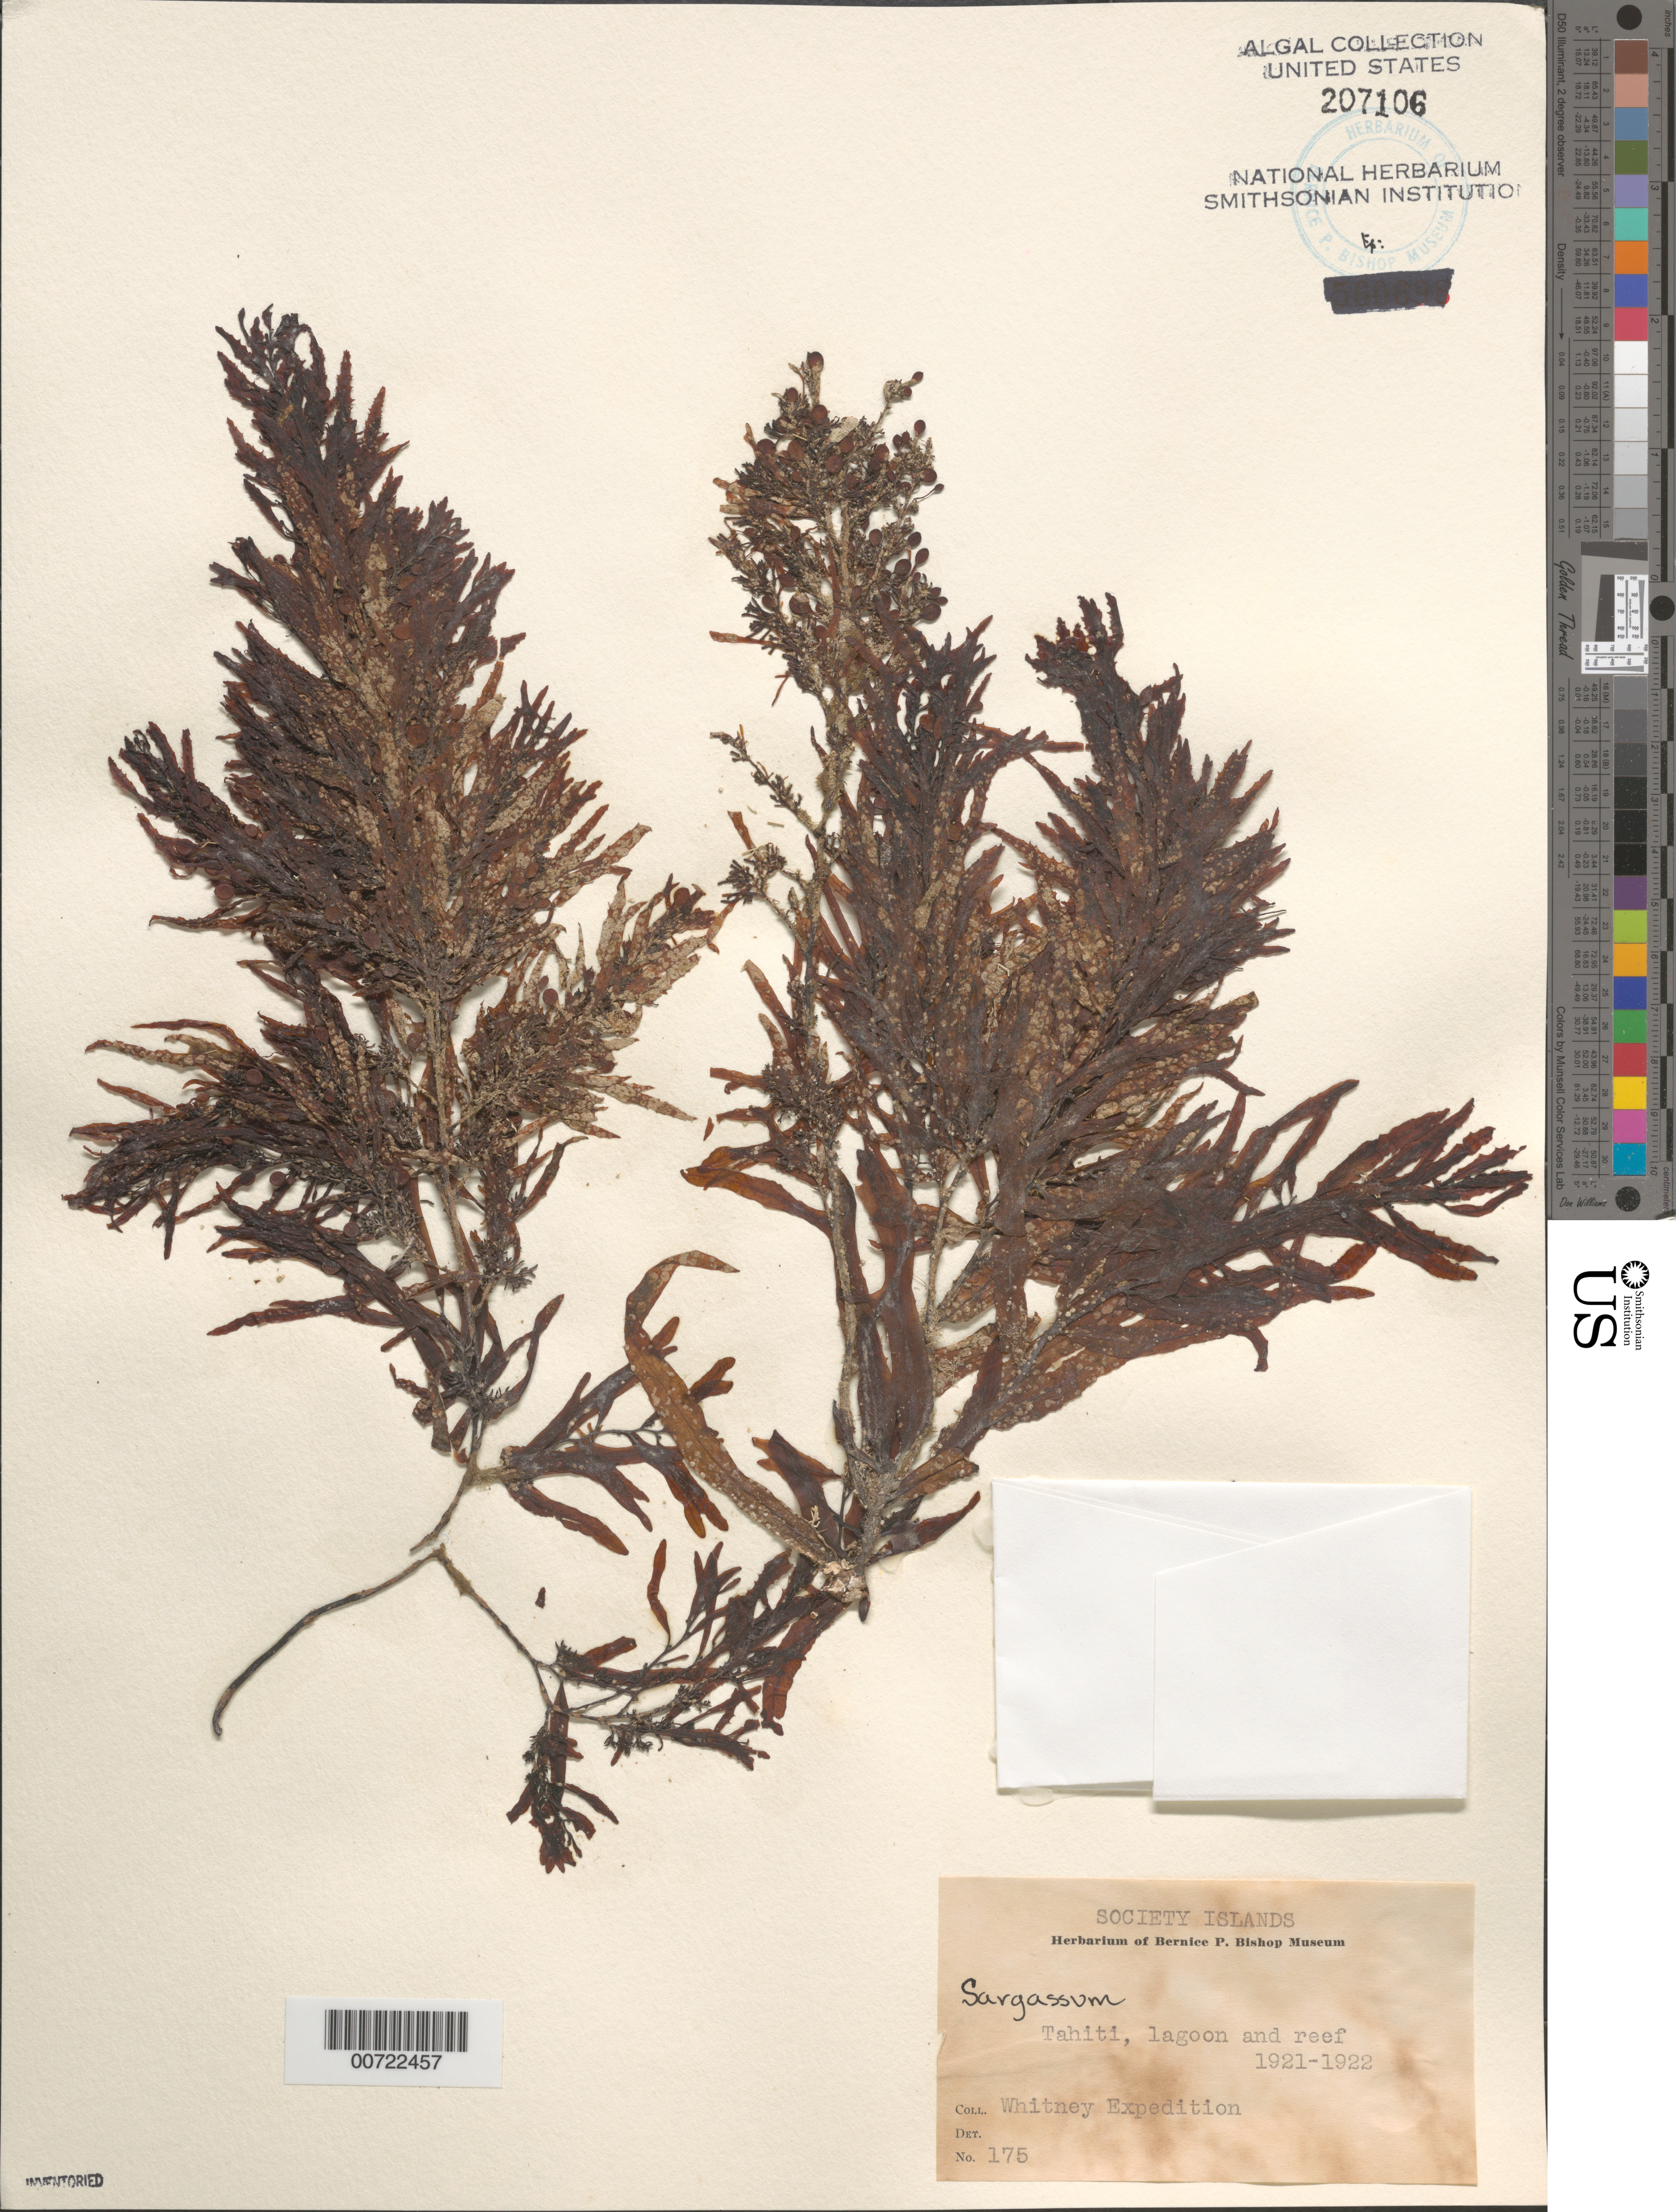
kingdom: Chromista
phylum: Ochrophyta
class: Phaeophyceae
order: Fucales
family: Sargassaceae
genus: Sargassum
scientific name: Sargassum sp.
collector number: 175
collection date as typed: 1921 or 1922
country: French Polynesia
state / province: Îles du Vent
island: Tahiti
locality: Lagoon and reef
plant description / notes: Whitney Expedition, 1921-1922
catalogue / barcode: US 207106